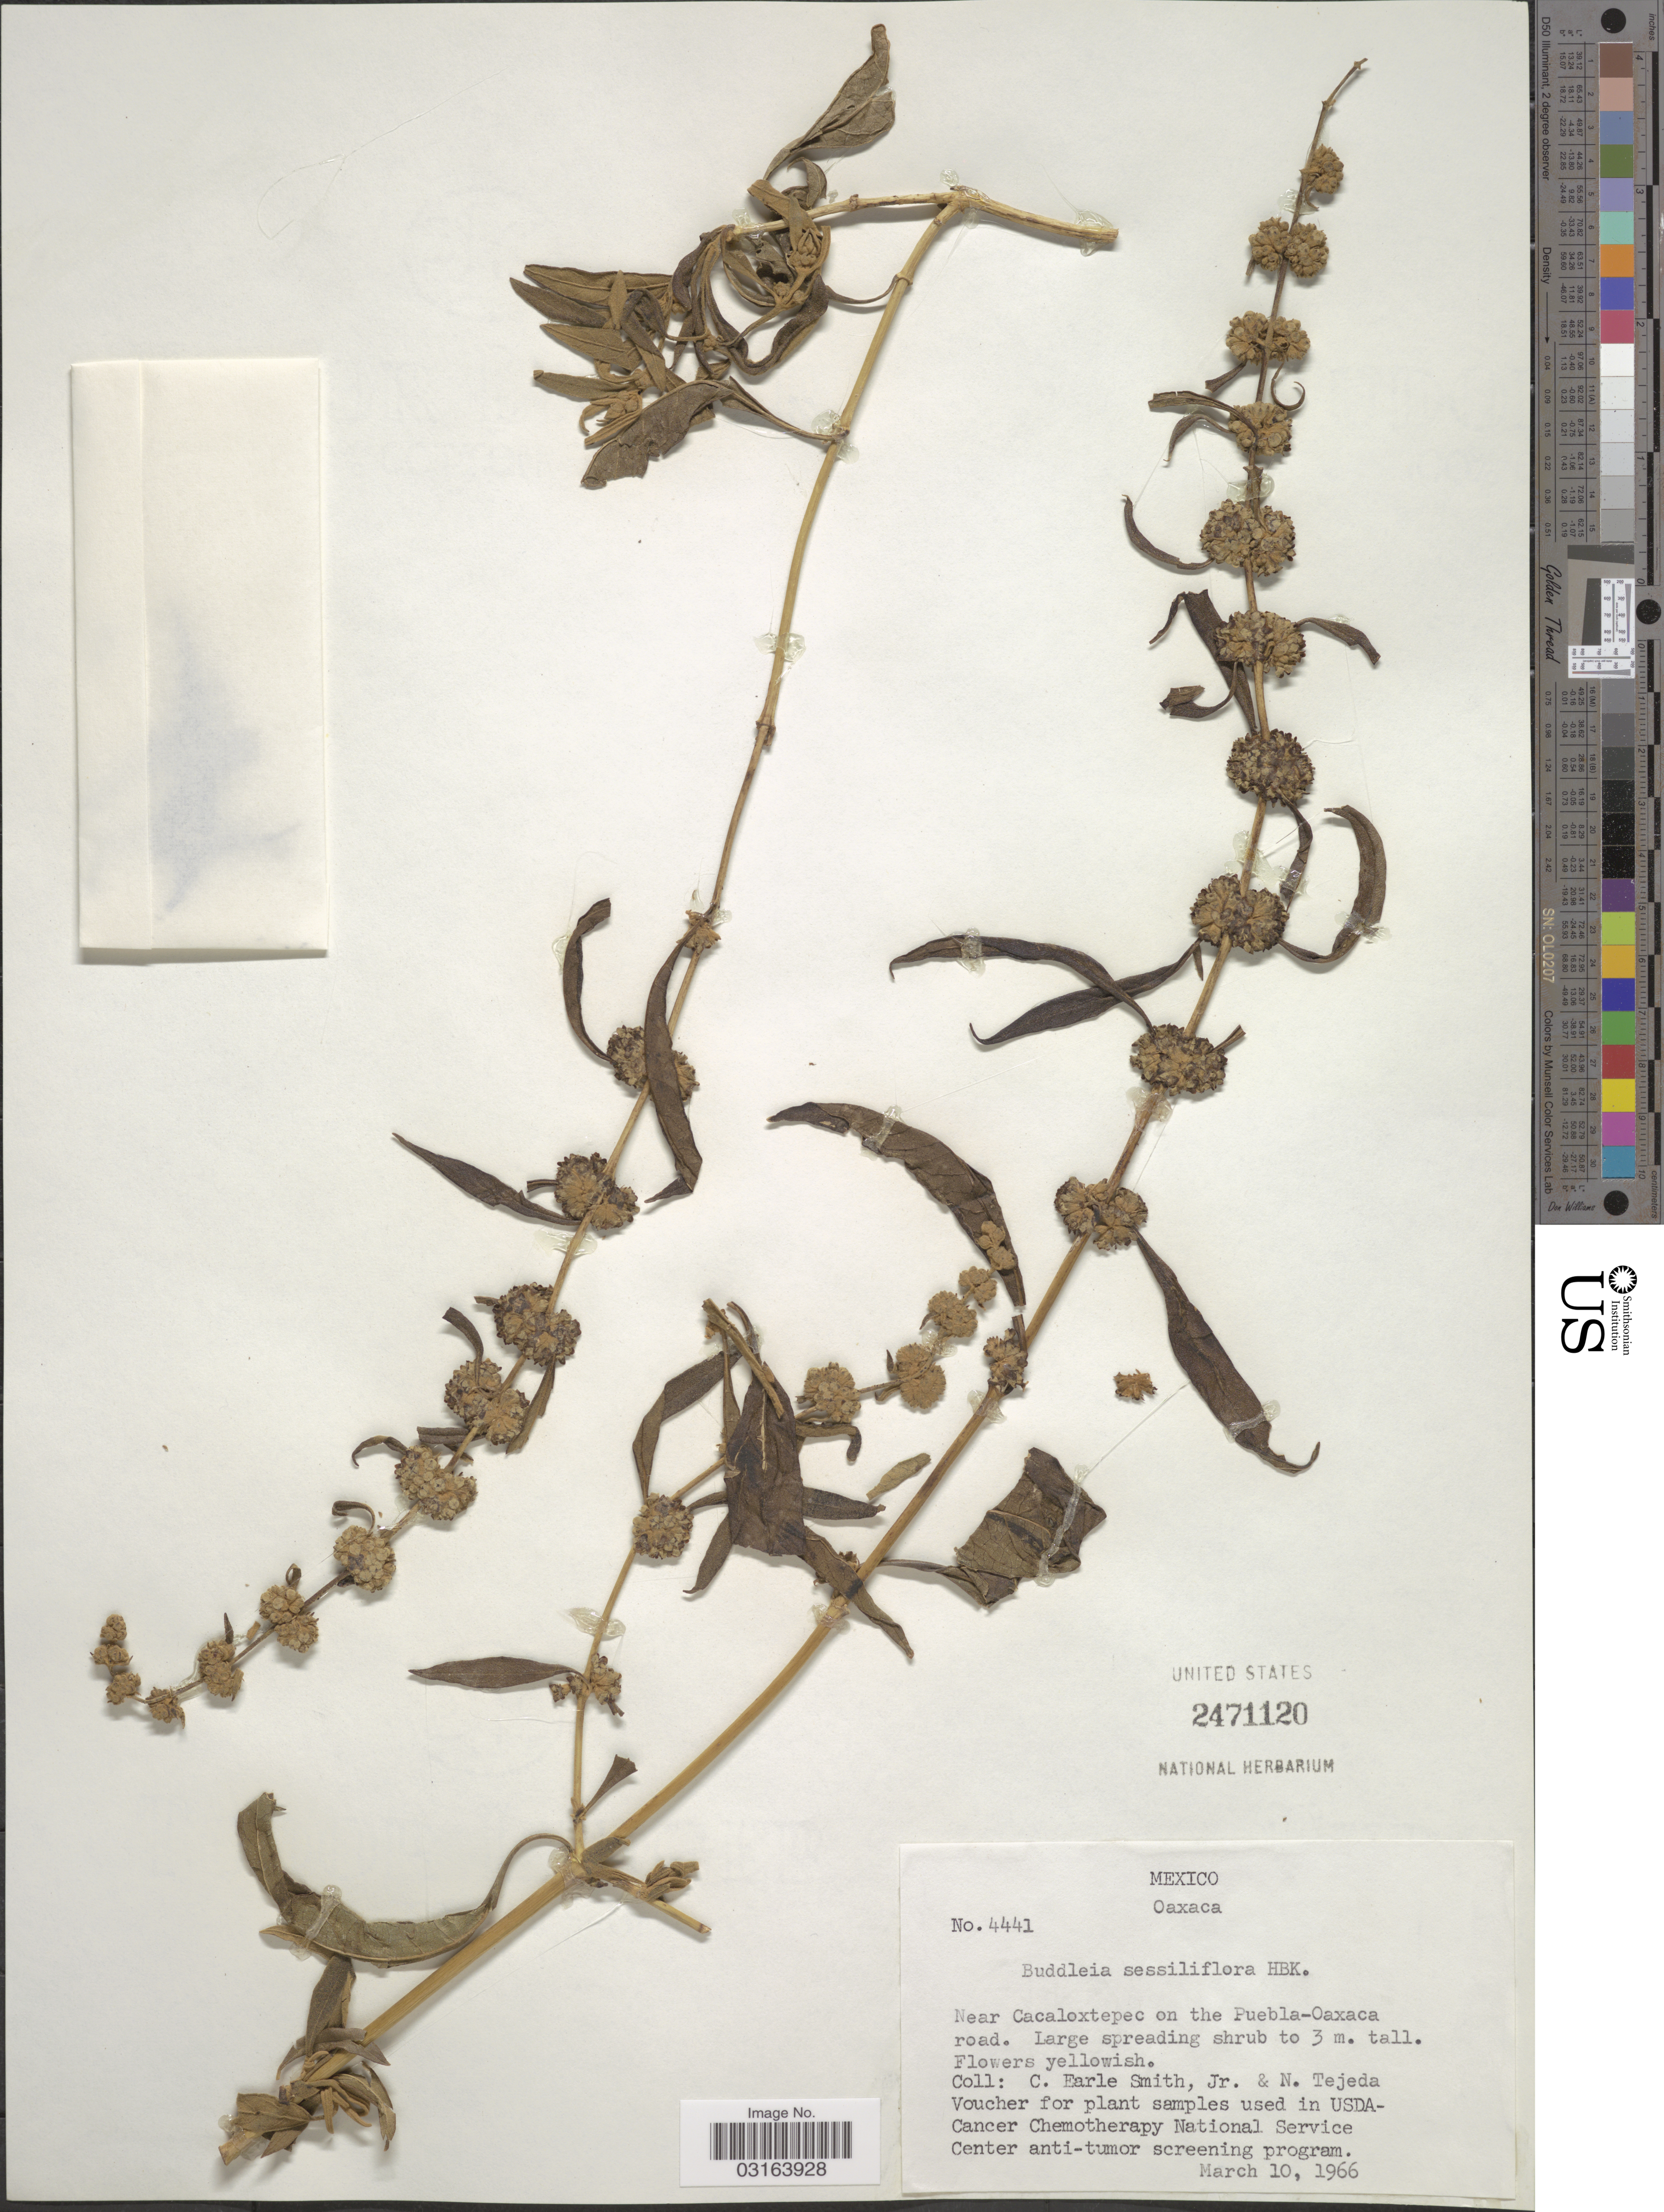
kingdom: Plantae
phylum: Tracheophyta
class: Magnoliopsida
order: Lamiales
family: Scrophulariaceae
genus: Buddleja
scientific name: Buddleja sessiliflora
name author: Kunth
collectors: C. E. Smith Jr. & N. Tejeda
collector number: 4441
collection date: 1966-03-10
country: Mexico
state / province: Oaxaca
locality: Near Cacaloxtepec on the Puebla-Oaxaca road.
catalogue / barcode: US 2471120